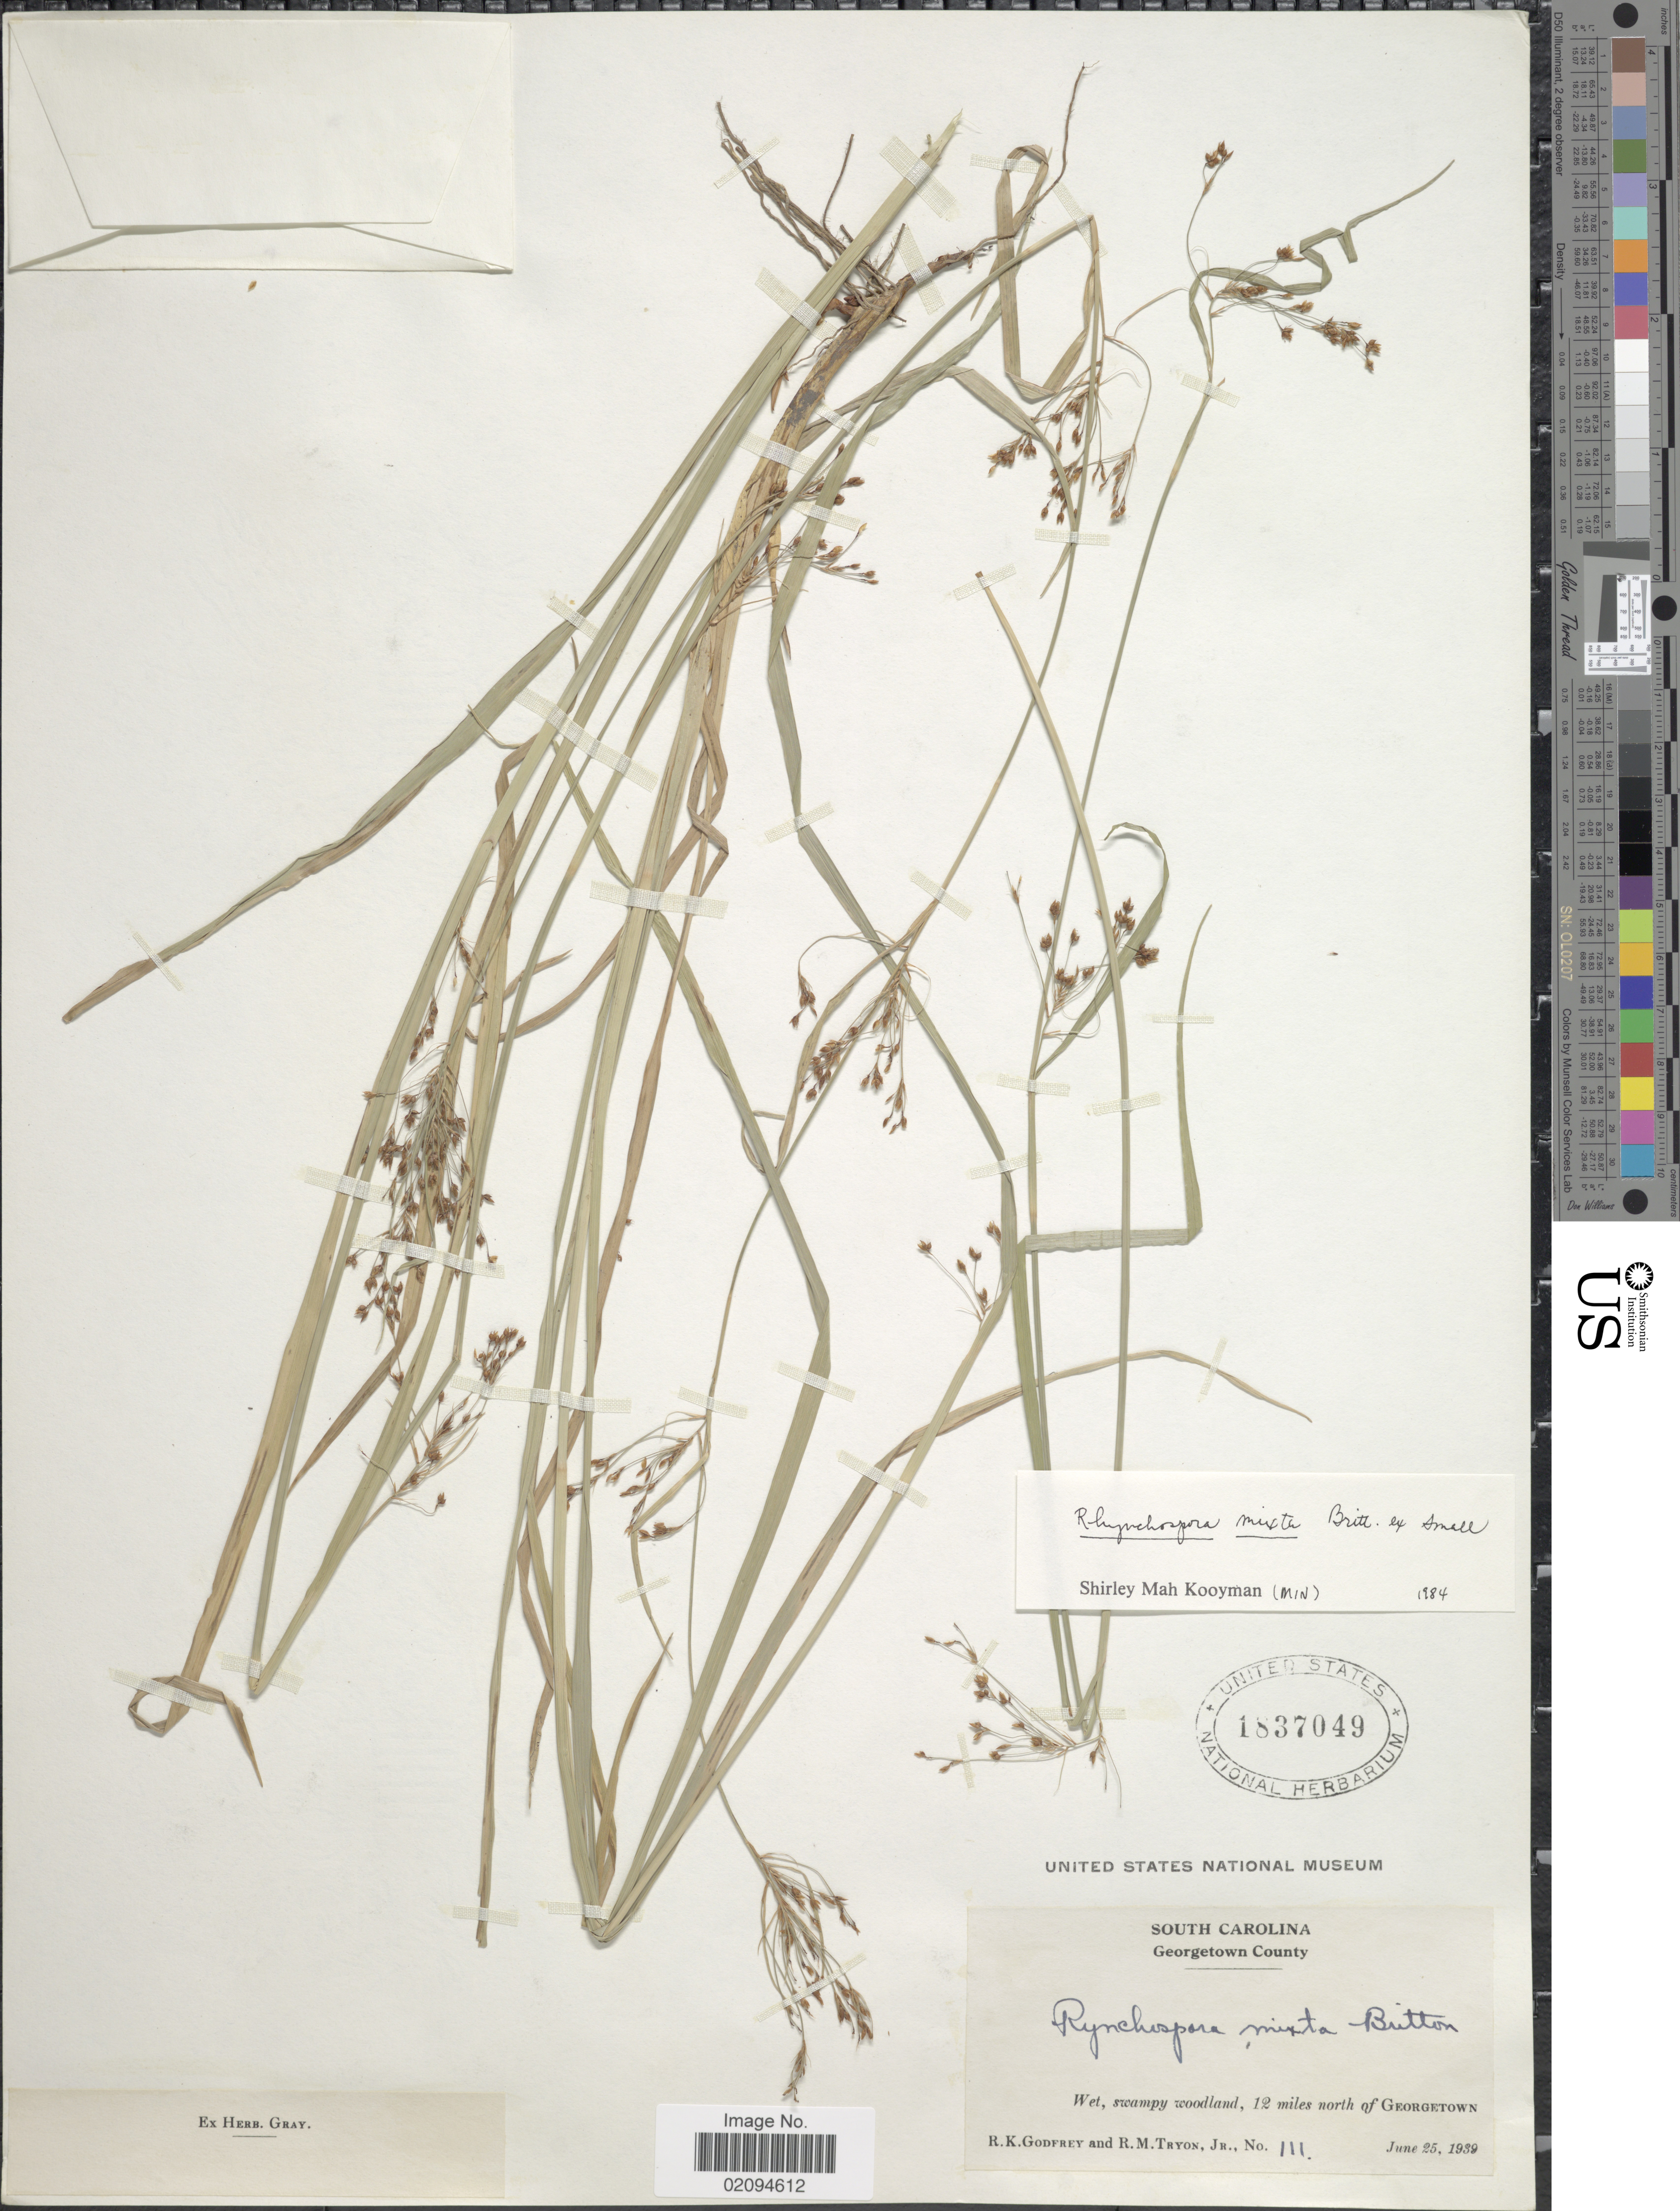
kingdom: Plantae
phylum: Tracheophyta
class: Liliopsida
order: Poales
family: Cyperaceae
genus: Rhynchospora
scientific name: Rhynchospora mixta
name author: Britton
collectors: R. K. Godfrey & R. M. Tryon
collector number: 111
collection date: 1939-06-25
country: United States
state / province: South Carolina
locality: Georgetown, 12 miles north of Georgetown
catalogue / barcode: US 1837049